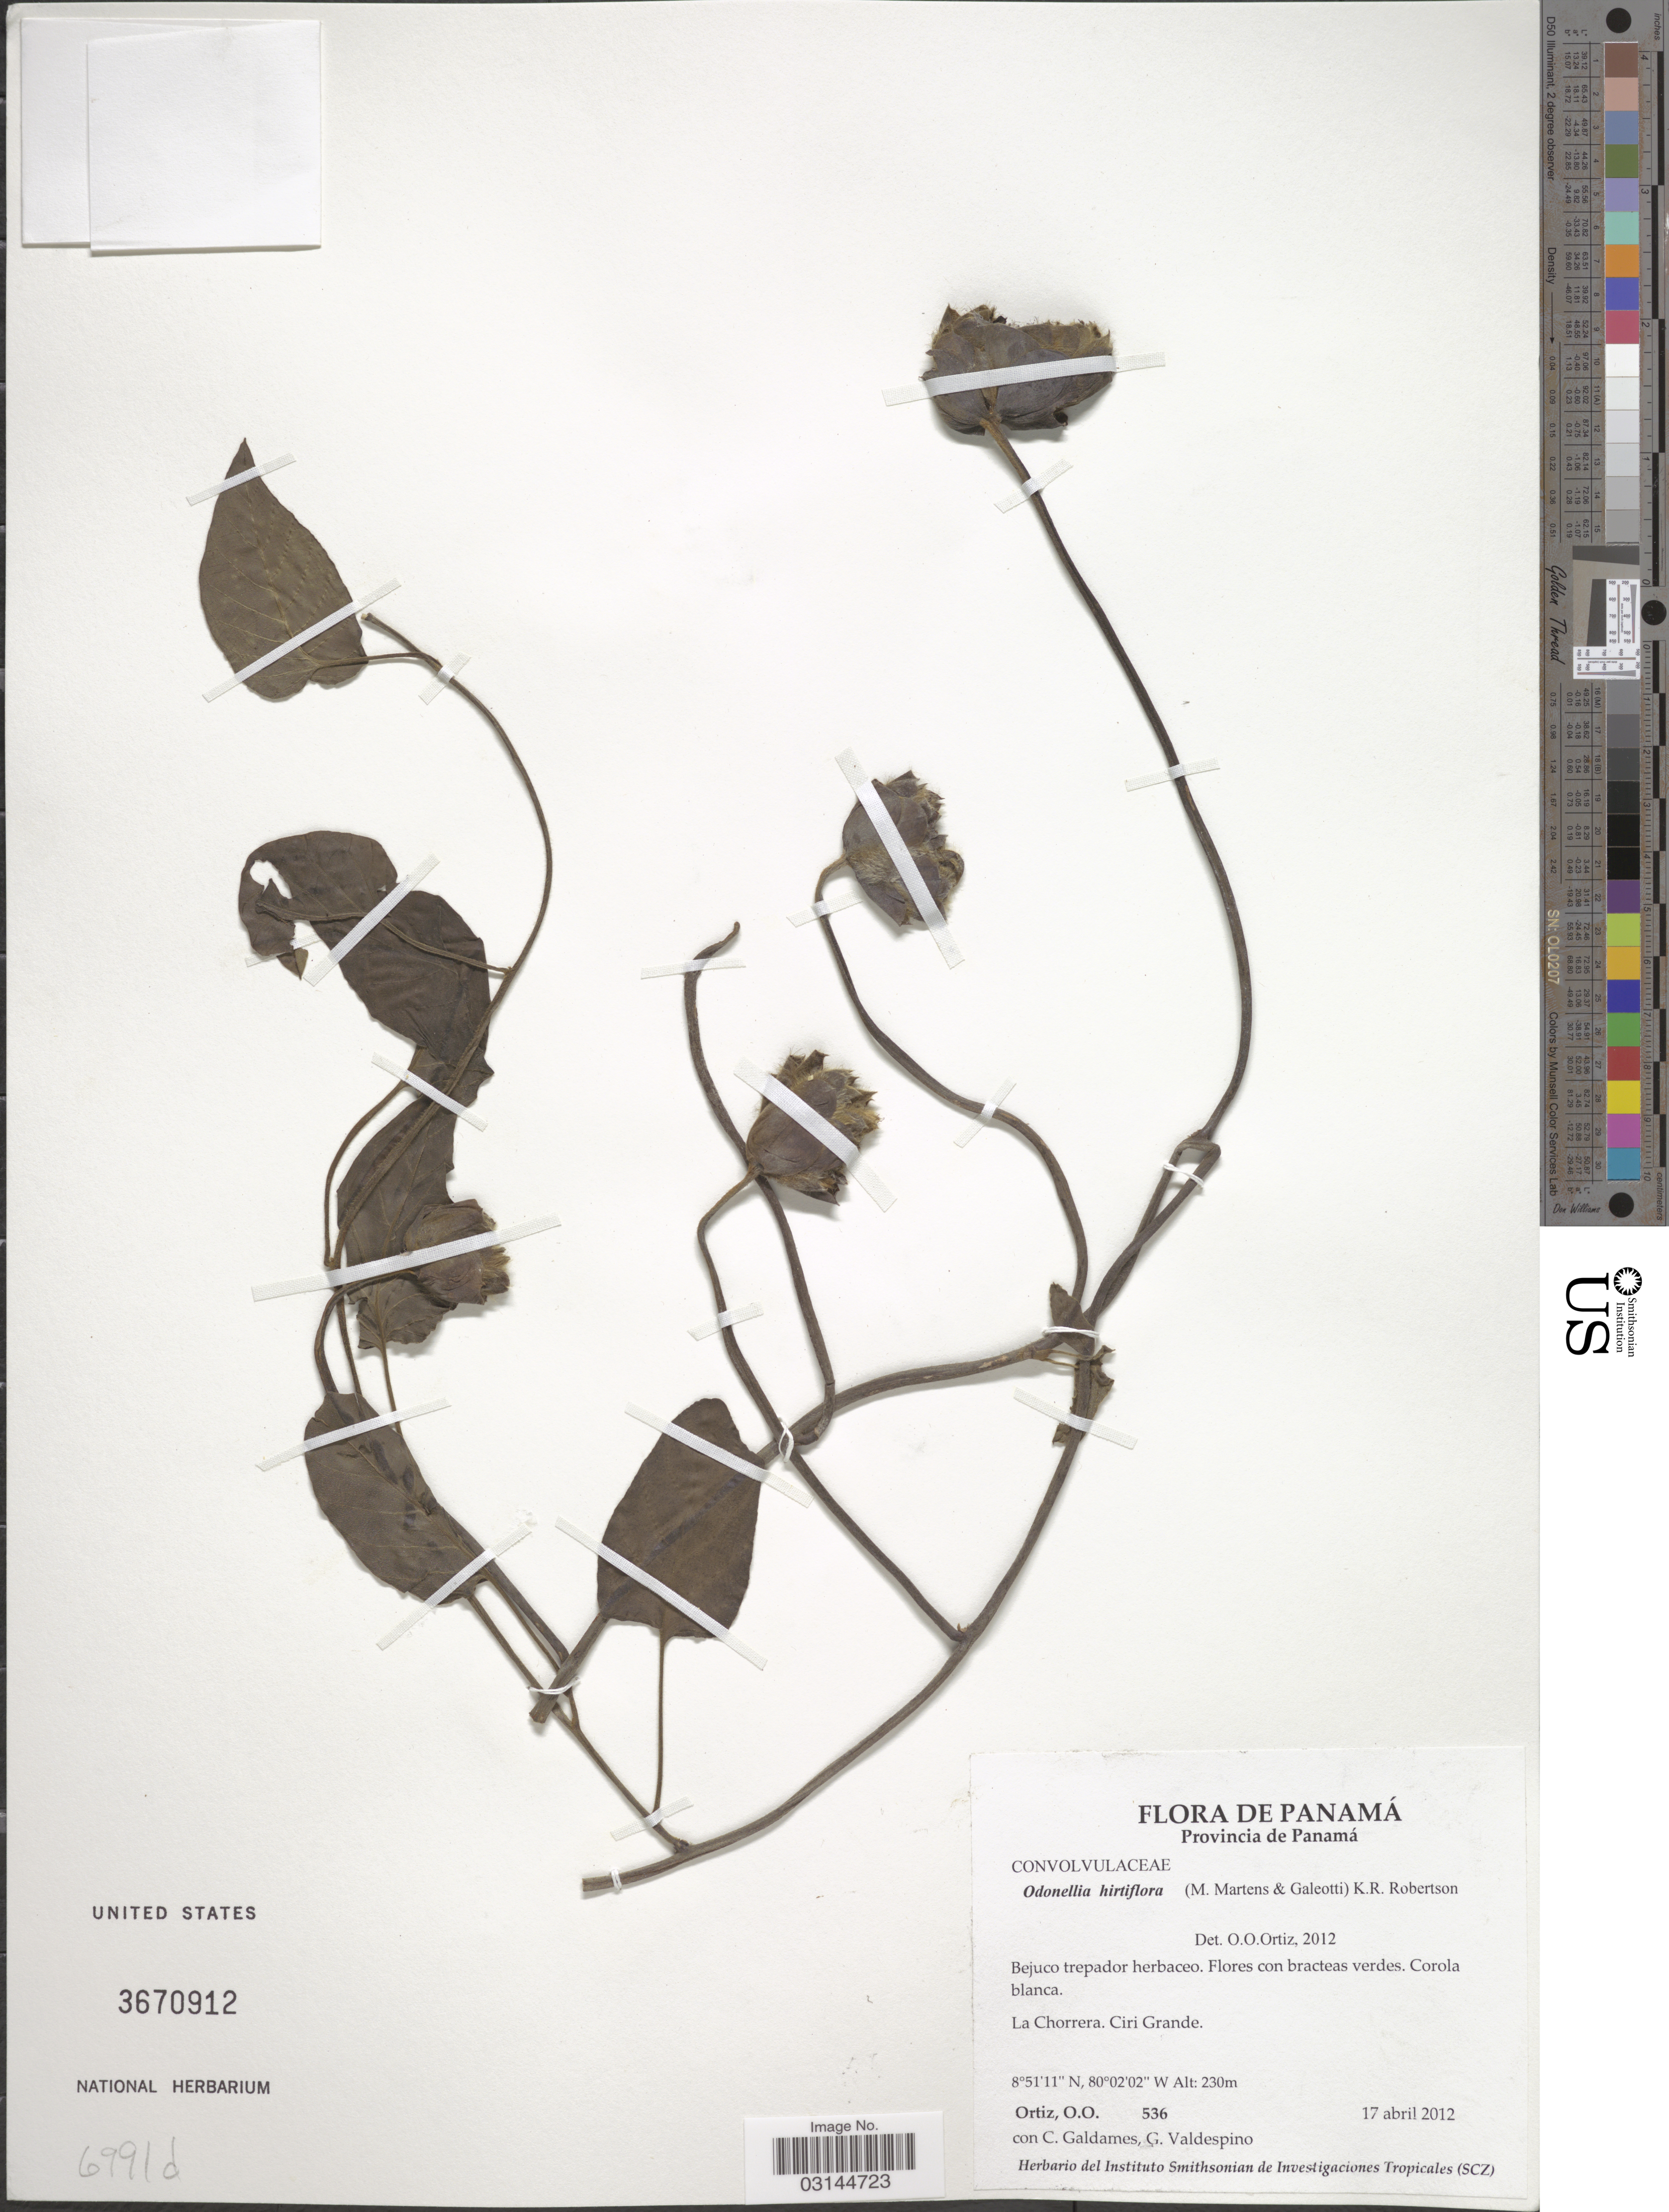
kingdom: Plantae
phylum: Tracheophyta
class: Magnoliopsida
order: Solanales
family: Convolvulaceae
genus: Odonellia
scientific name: Odonellia hirtiflora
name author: (M. Martens & Galeotti) K.R. Robertson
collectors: O. O. Ortiz, C. Galdames & G. Valdespino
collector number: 536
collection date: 2012-04-17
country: Panama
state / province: Panamá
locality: La Chorrera. Ciri Grande.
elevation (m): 230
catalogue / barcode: US 3670912